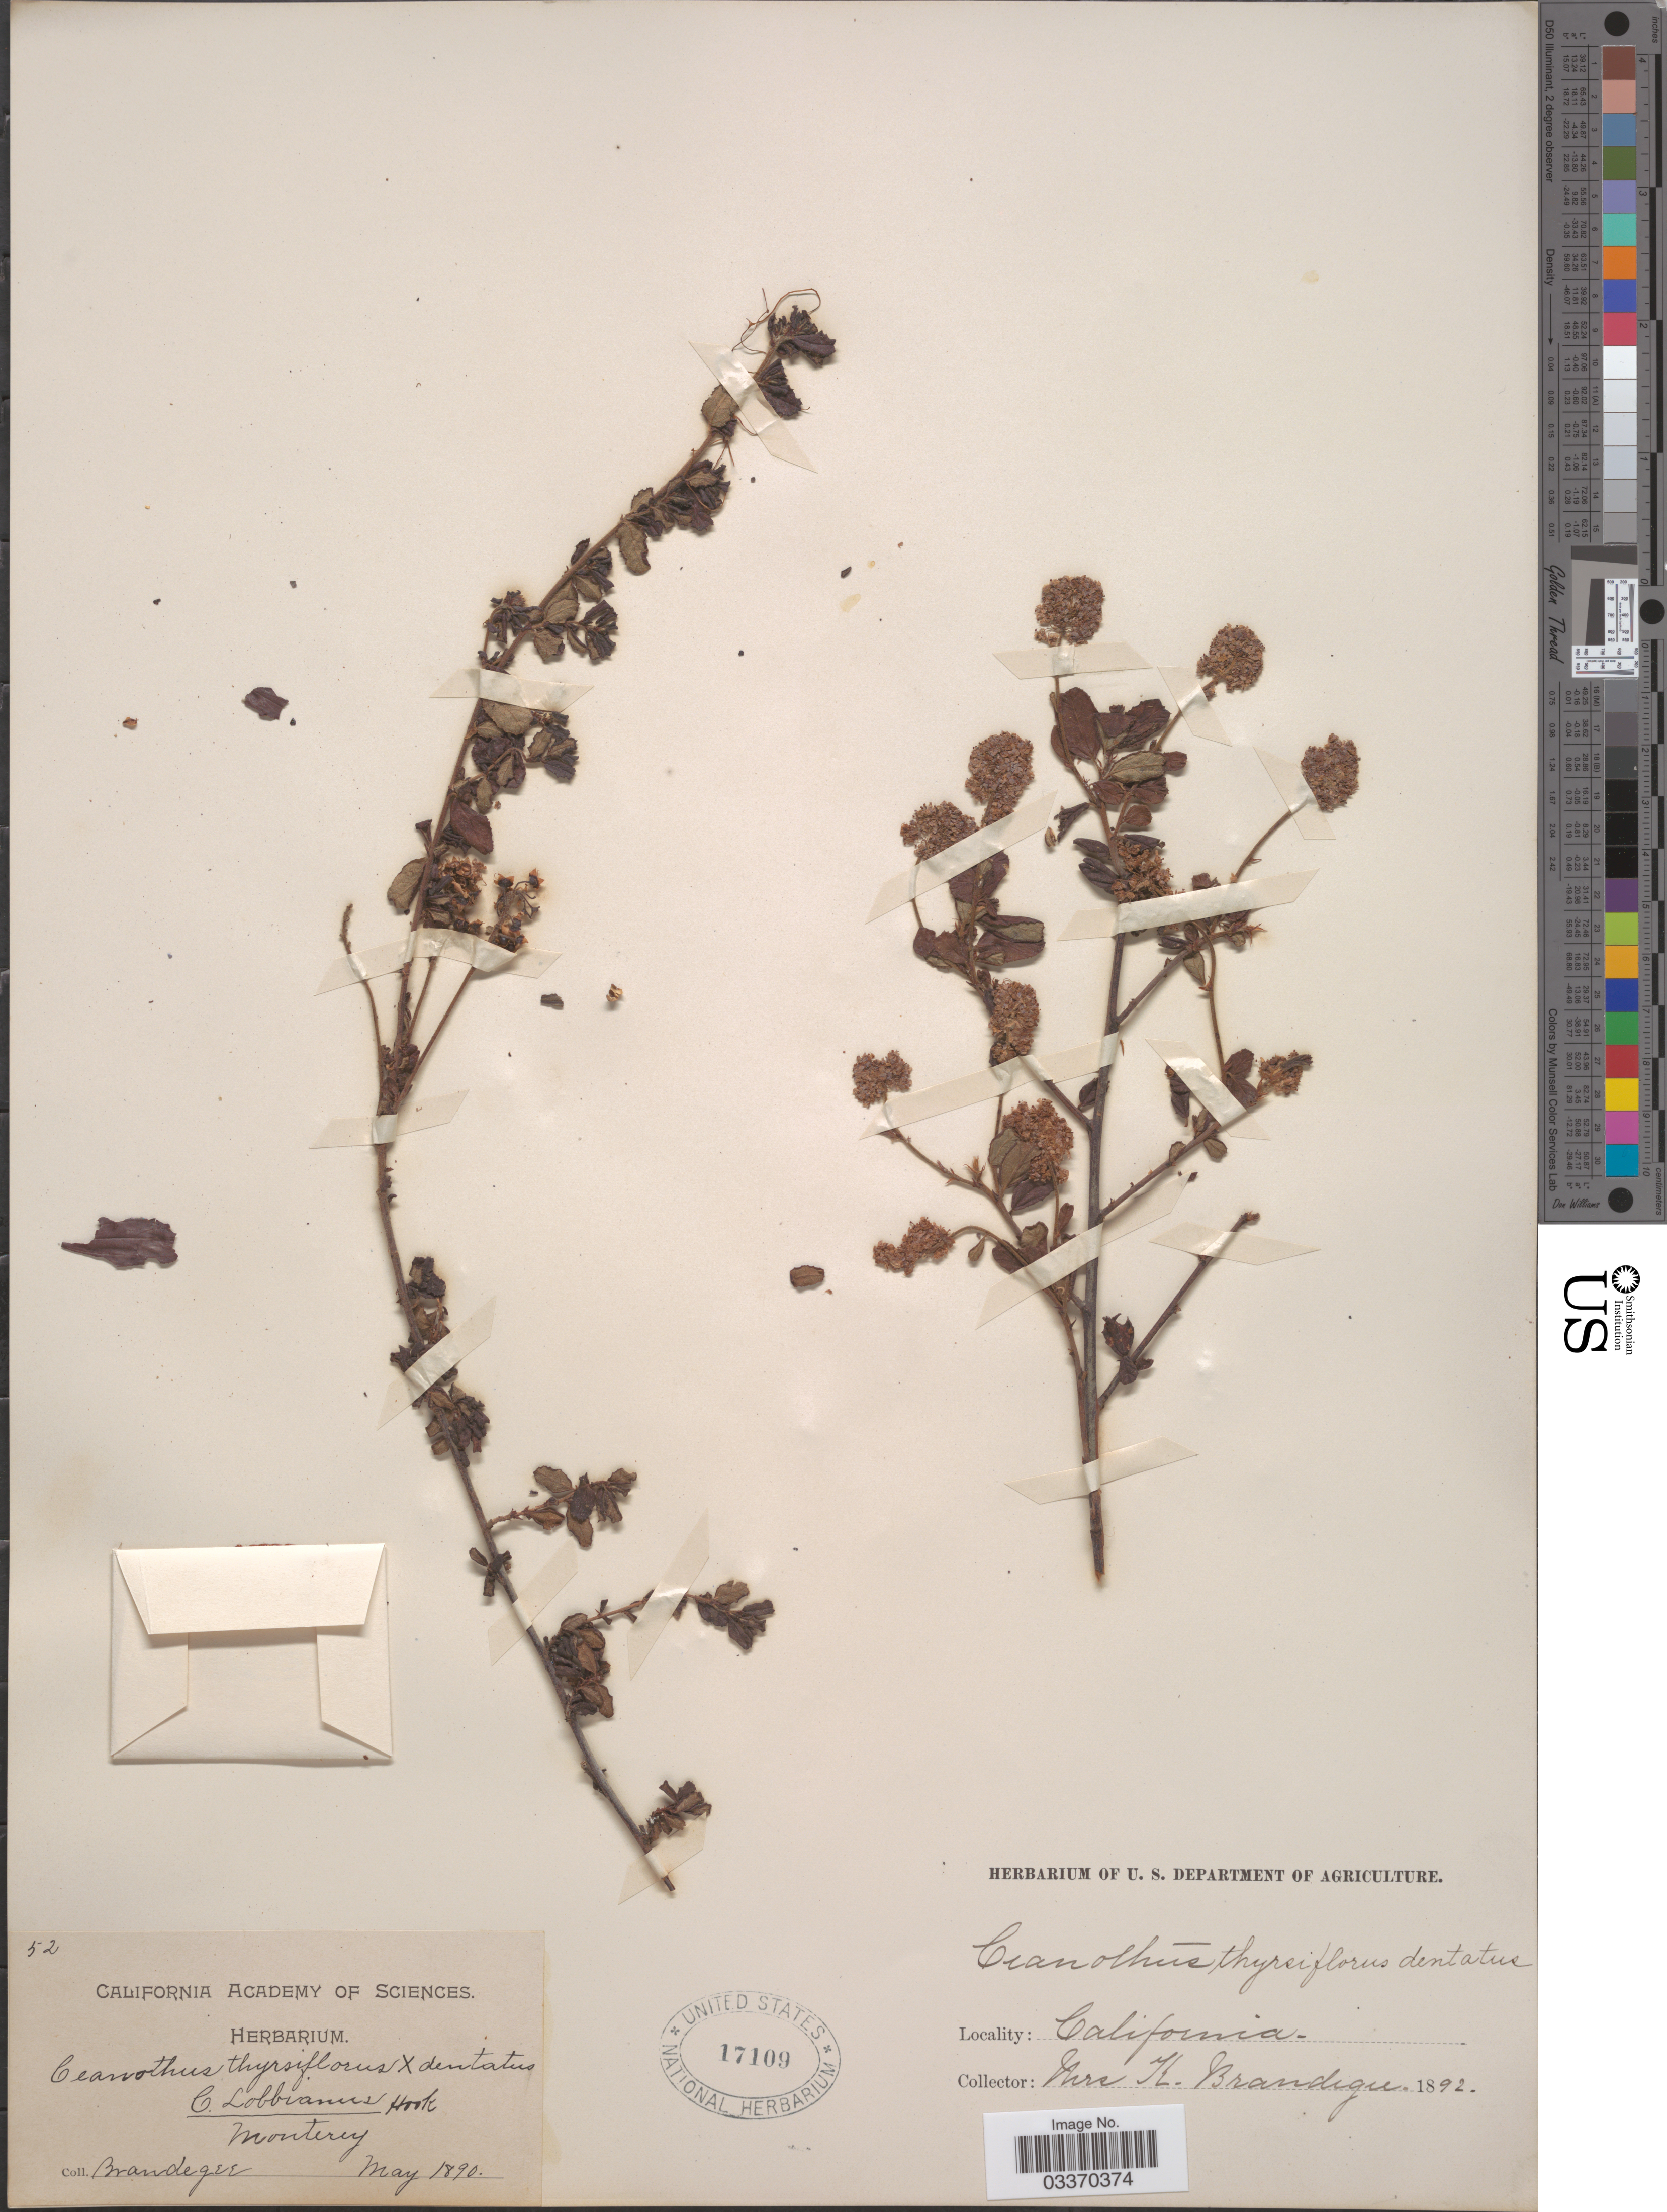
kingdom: Plantae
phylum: Tracheophyta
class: Magnoliopsida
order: Rosales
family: Rhamnaceae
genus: Ceanothus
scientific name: Ceanothus thyrsiflorus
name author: Eschsch.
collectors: K. Brandegee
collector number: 52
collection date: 1890-05/1892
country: United States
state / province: California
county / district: Monterey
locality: Monterey.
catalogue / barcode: US 17109